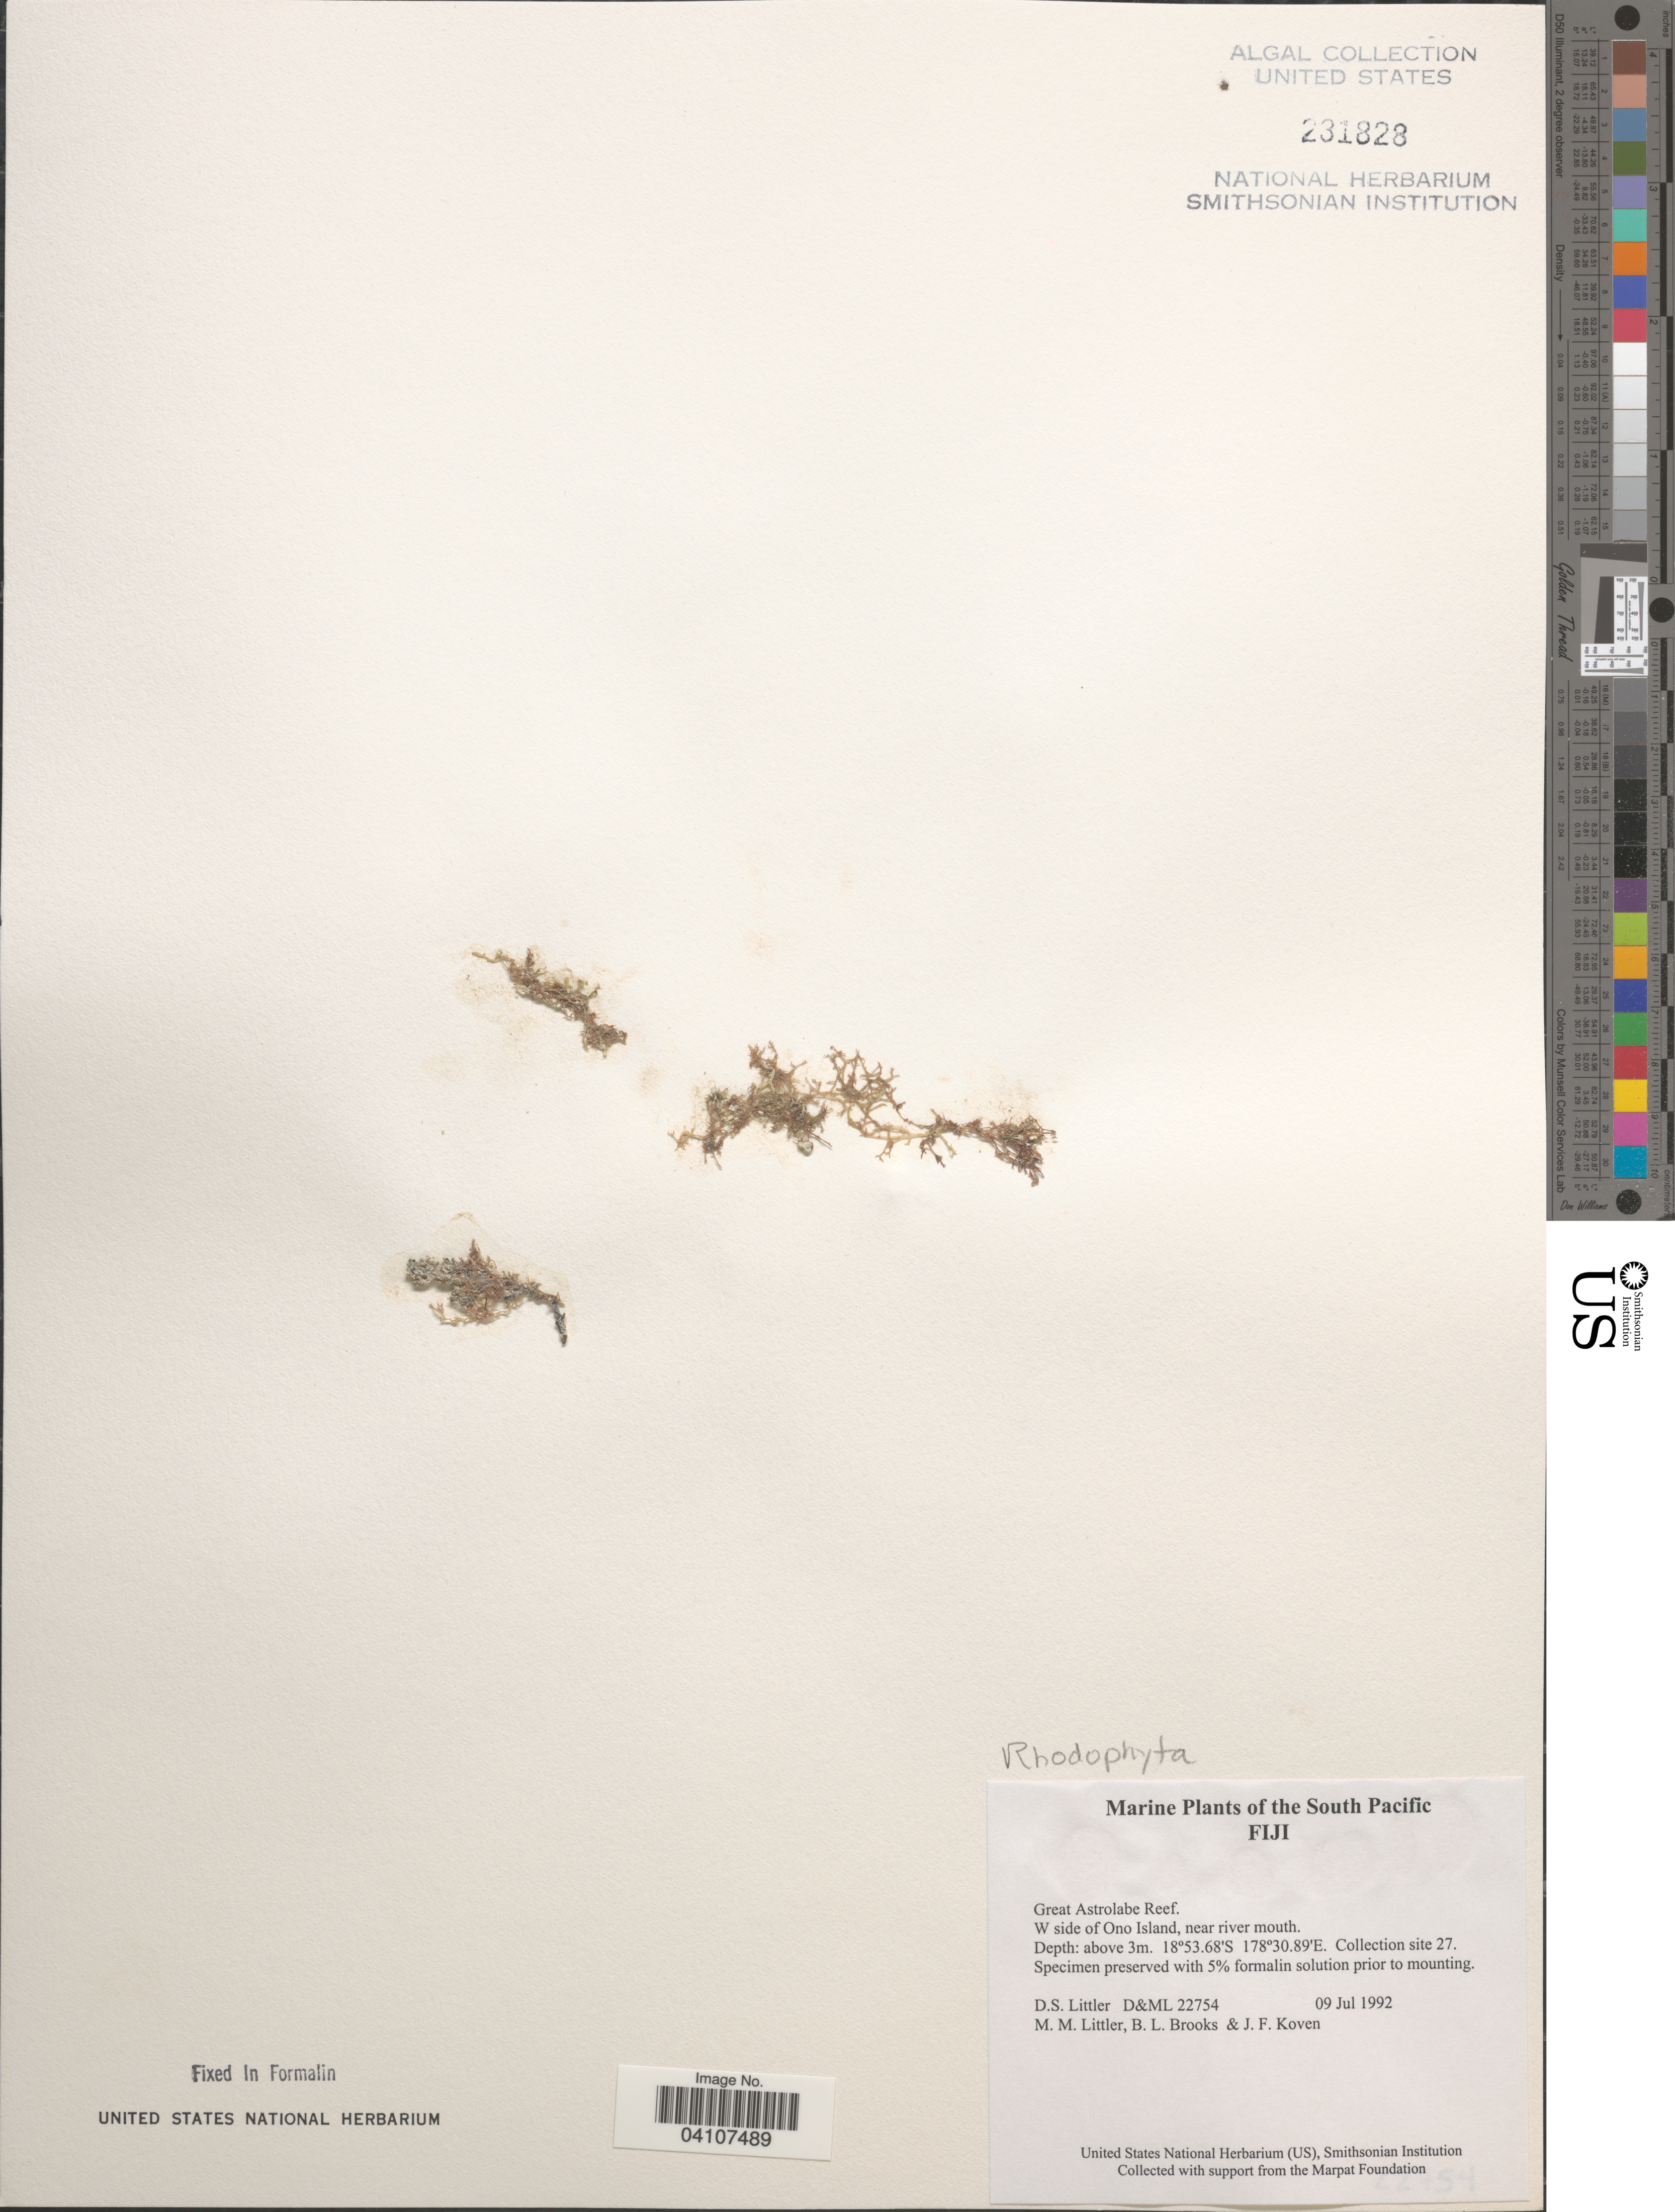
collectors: D. S. Littler, B. Brooks & J. Koven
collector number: D&ML 22754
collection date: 1992-07-09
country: Fiji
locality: The South Pacific. Great Astrolabe Reef. W side of Ono Island, near river mouth. Collection site 27.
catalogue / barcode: US 231828